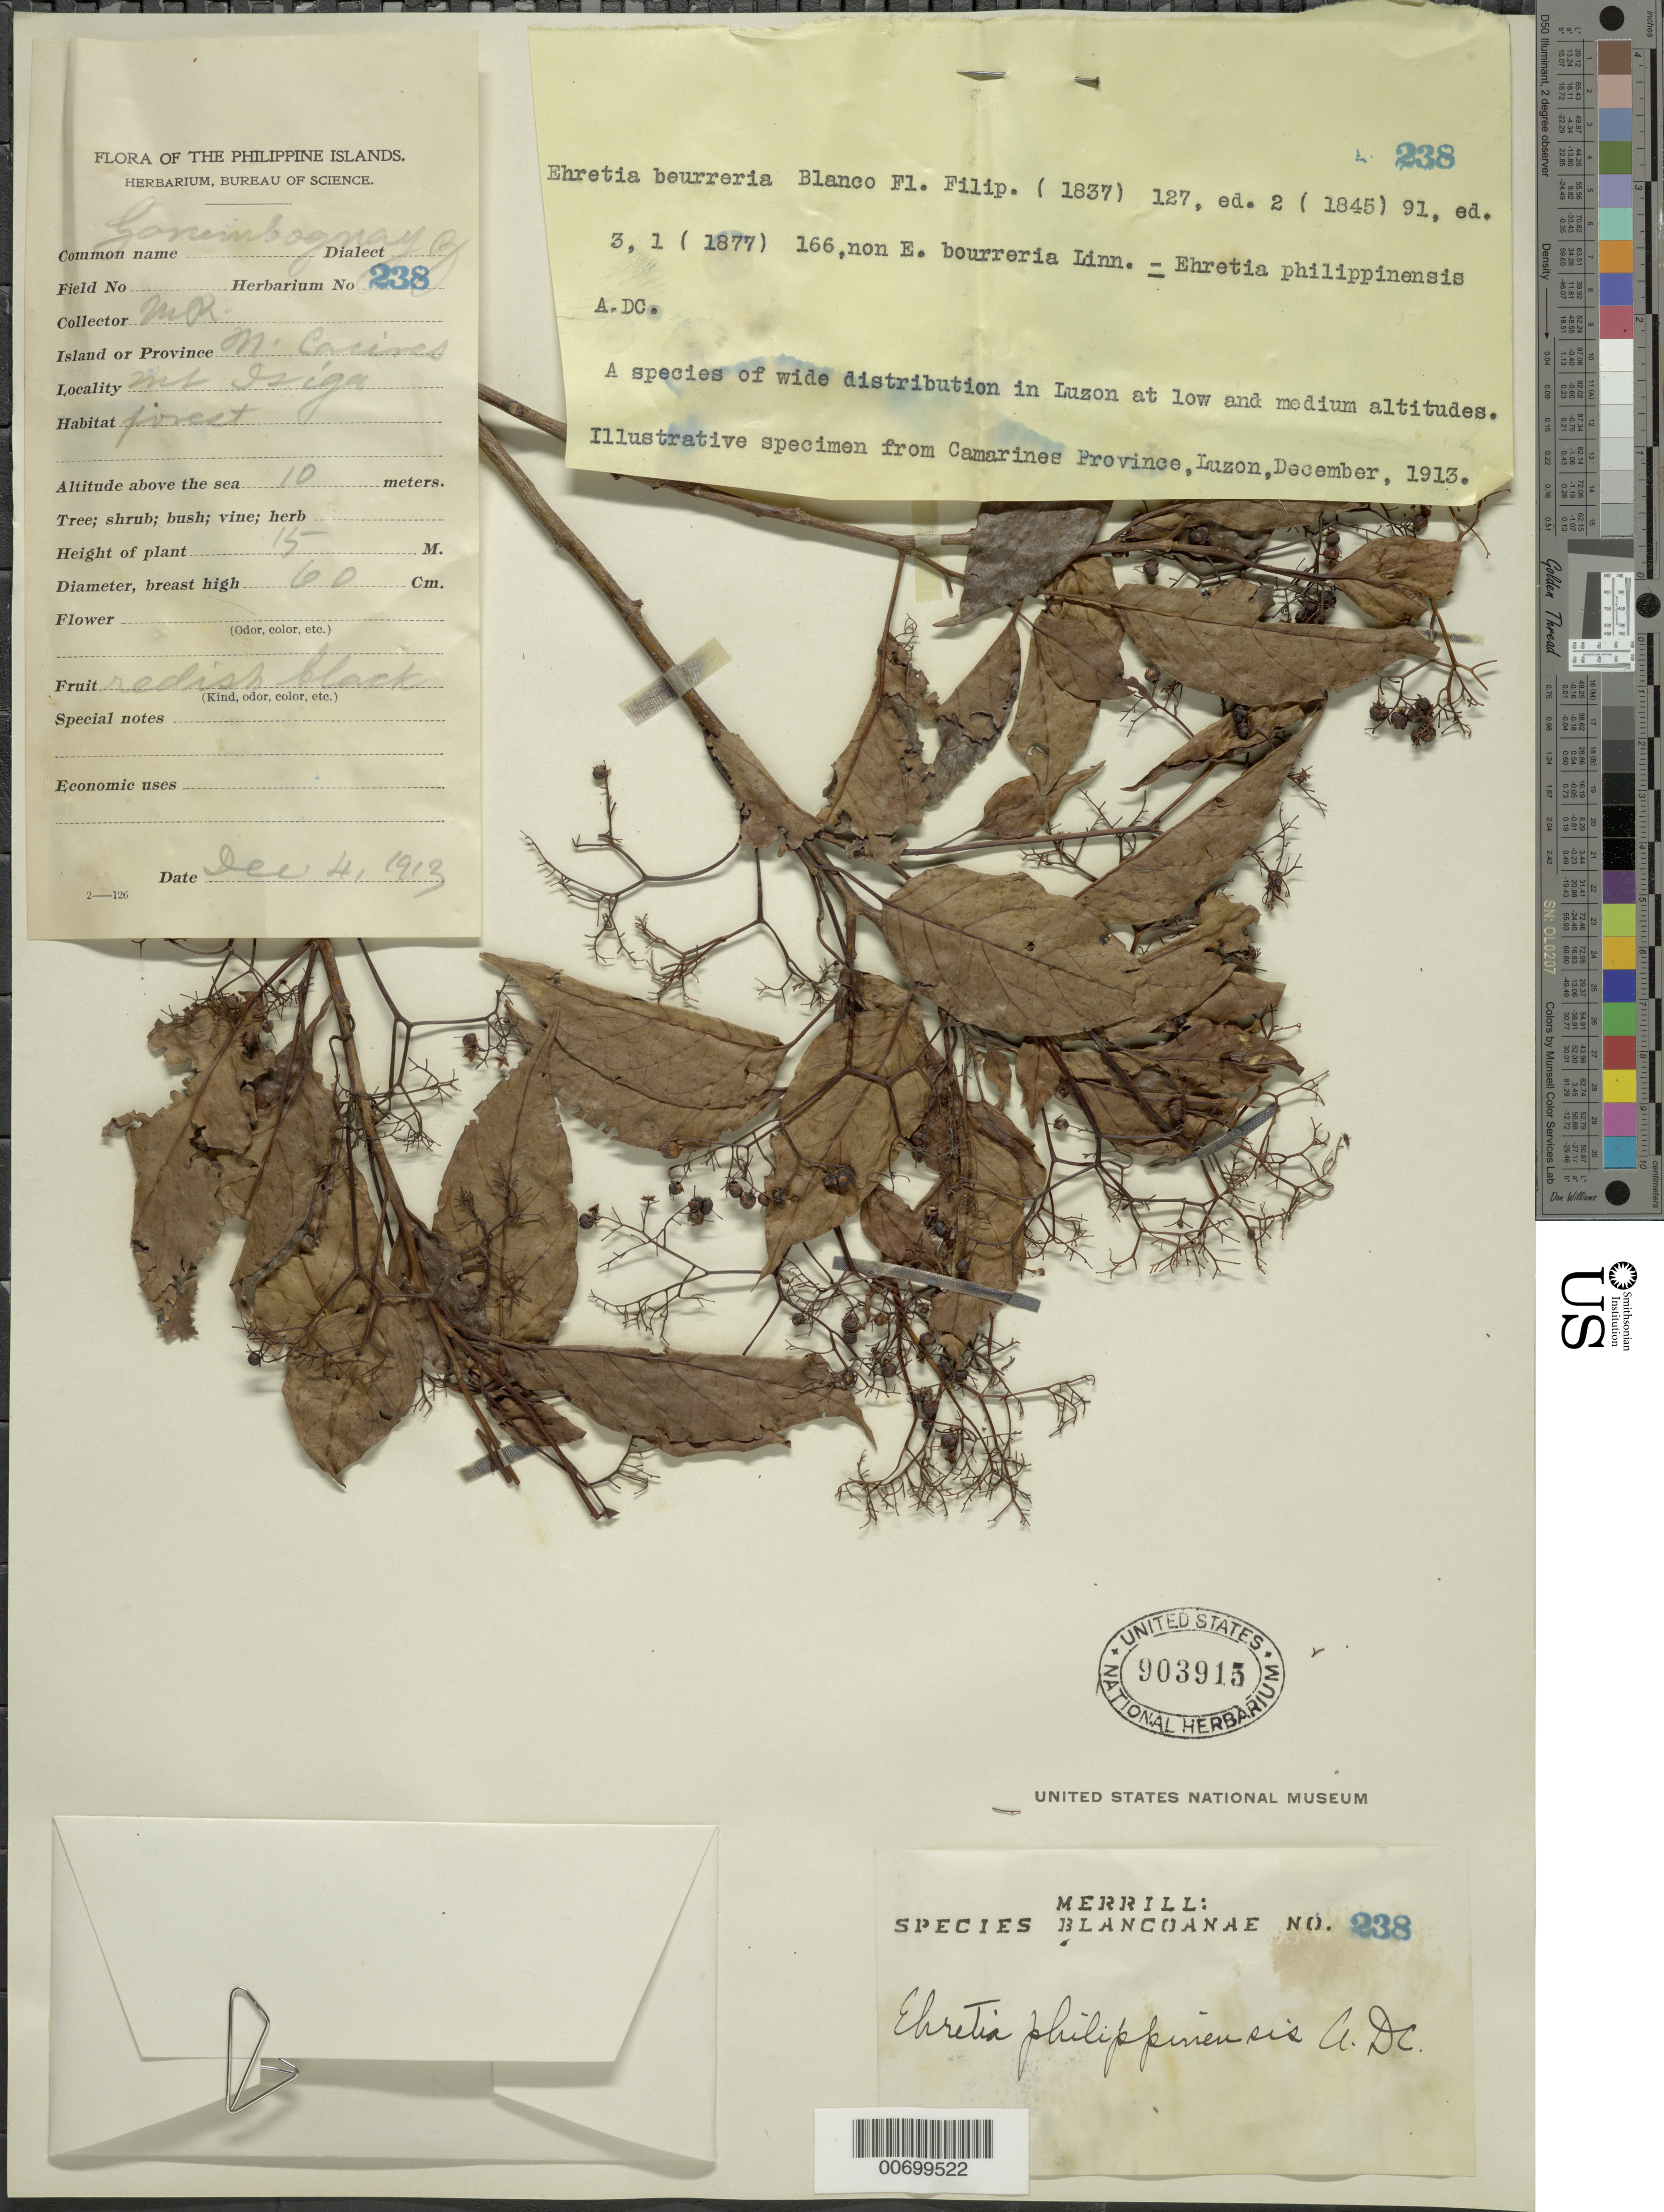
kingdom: Plantae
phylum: Tracheophyta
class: Magnoliopsida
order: Boraginales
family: Ehretiaceae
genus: Ehretia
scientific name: Ehretia philippinensis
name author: A. DC.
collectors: M. Ramos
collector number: Sp. Blancoan. 0238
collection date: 1913-12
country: Philippines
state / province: Bicol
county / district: Camarines Norte / Camarines Sur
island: Luzon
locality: Mt. Isiga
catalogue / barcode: US 903915